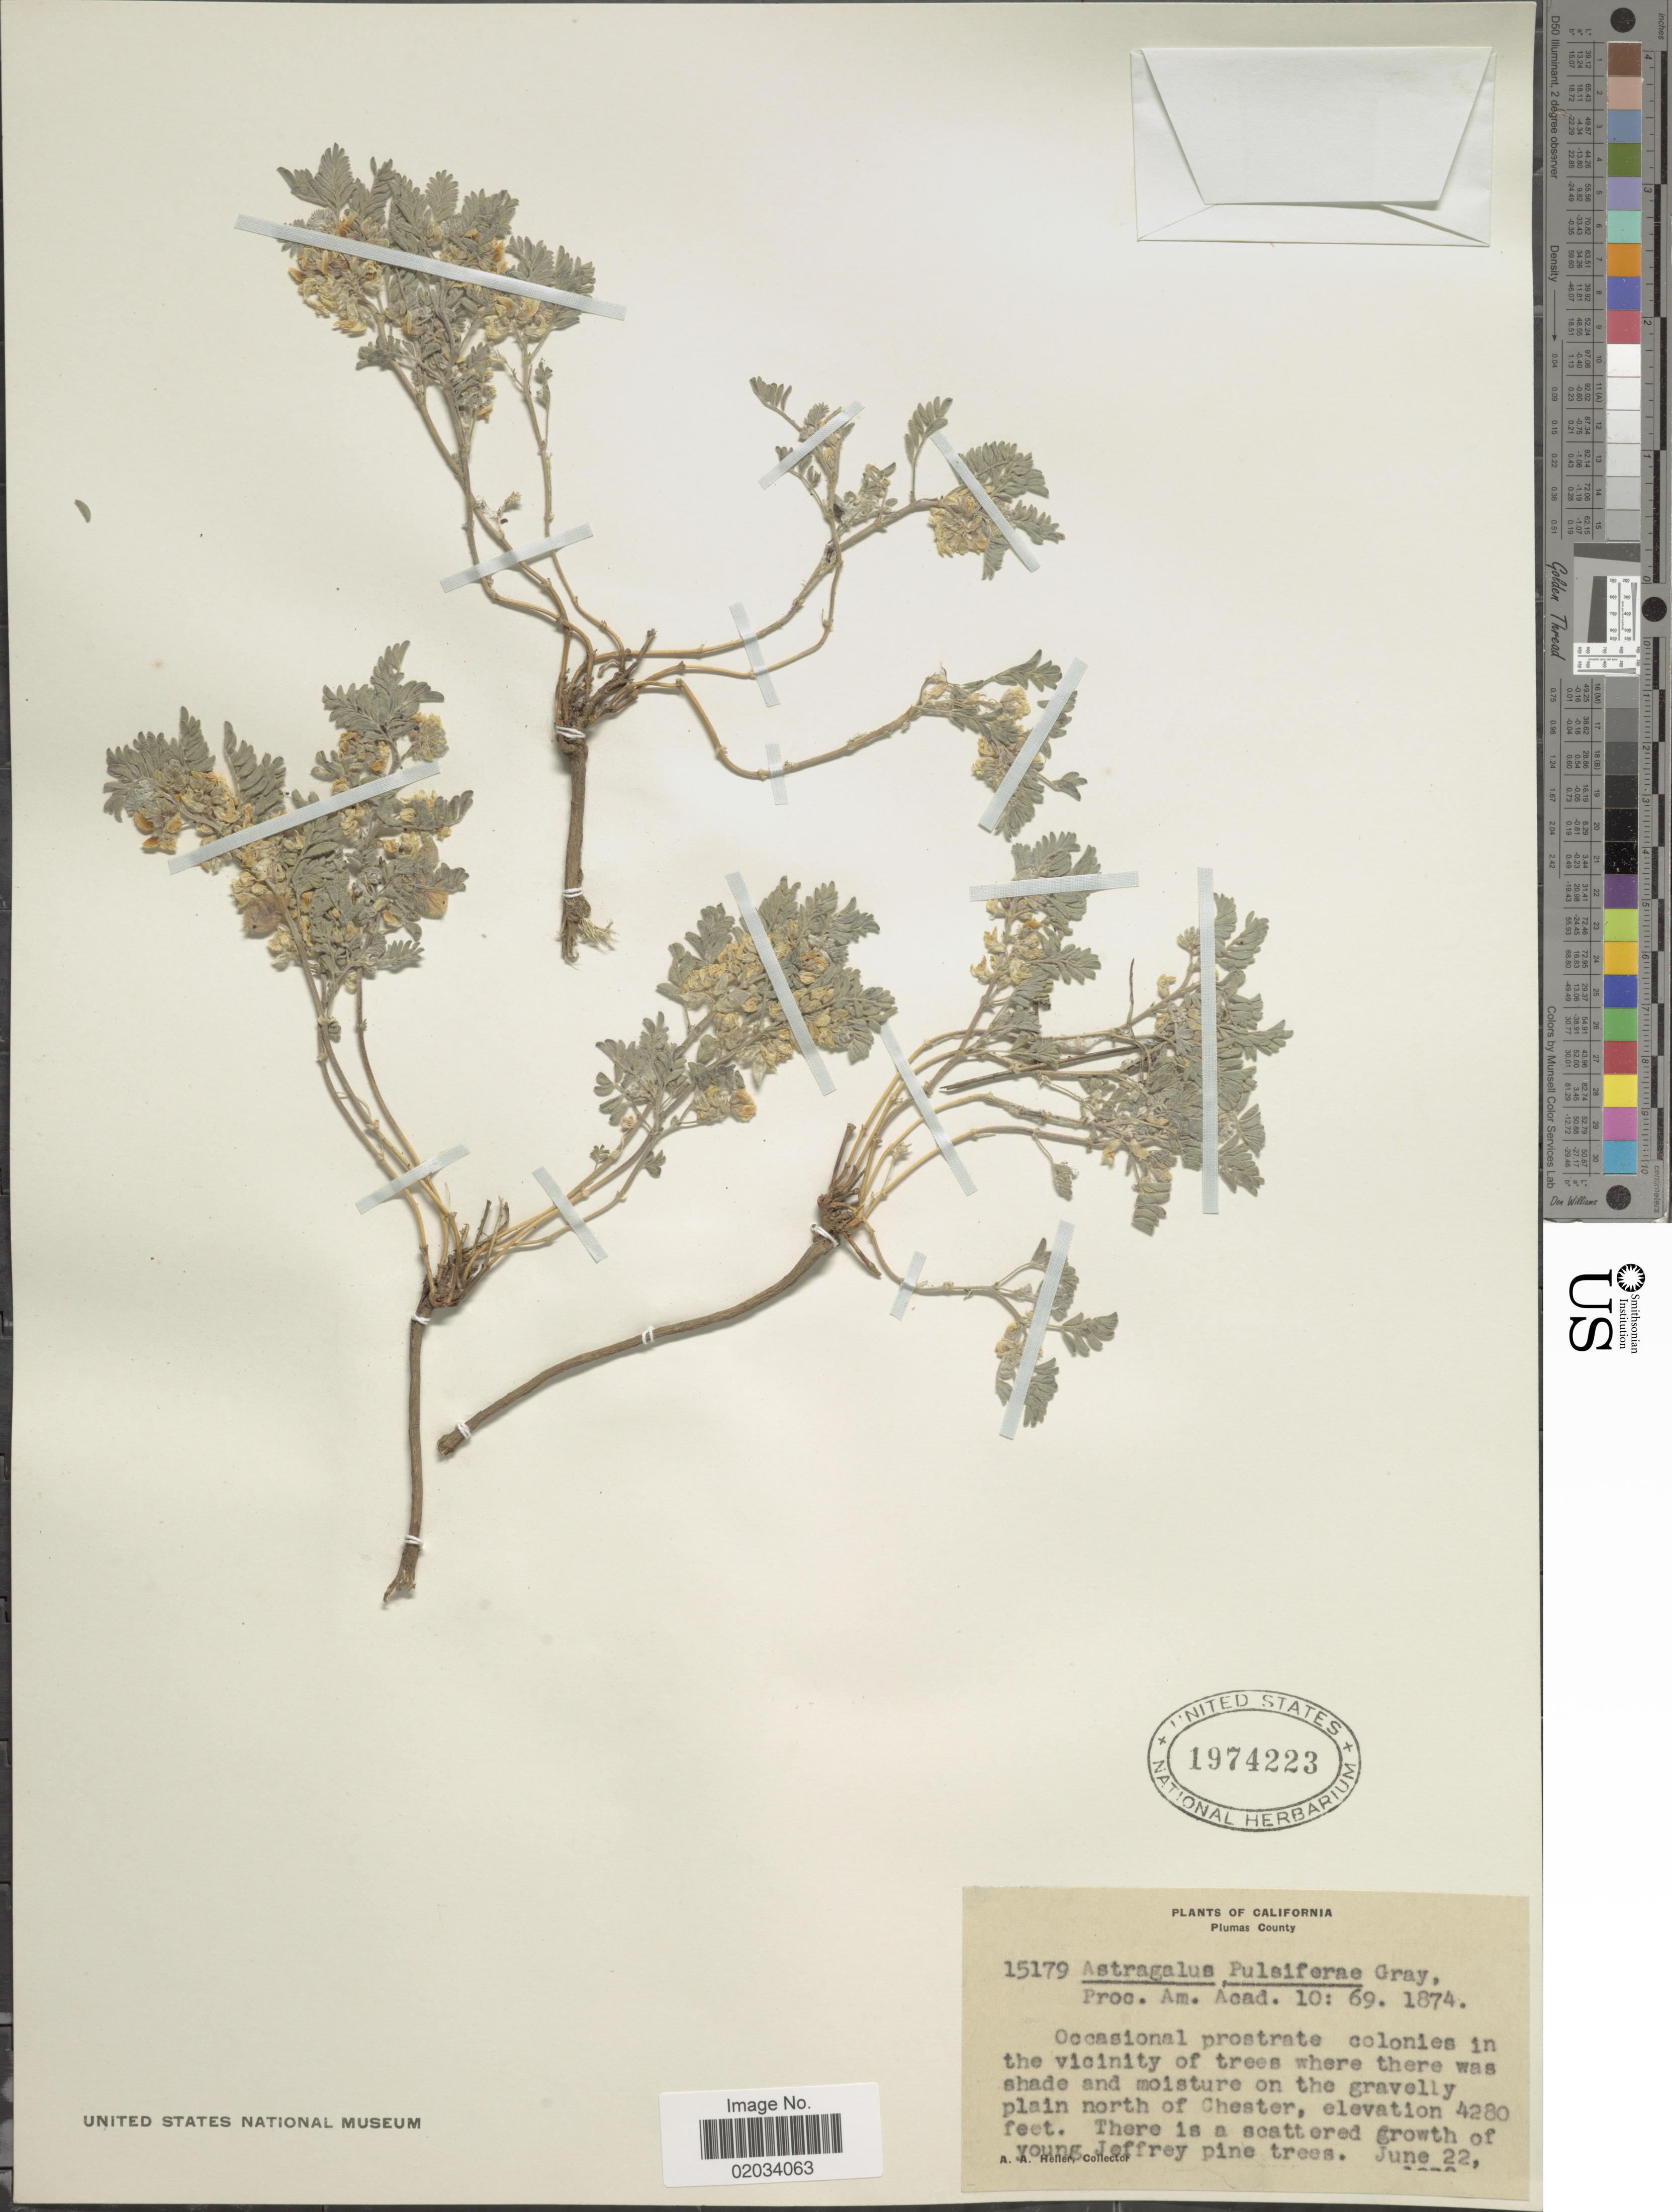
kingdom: Plantae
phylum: Tracheophyta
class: Magnoliopsida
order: Fabales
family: Fabaceae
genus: Astragalus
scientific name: Astragalus pulsiferae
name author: A. Gray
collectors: A. A. Heller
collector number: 15179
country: United States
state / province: California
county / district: Plumas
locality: Plumas County. On the gravelly plain north of Chester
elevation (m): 1305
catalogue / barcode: US 1974223